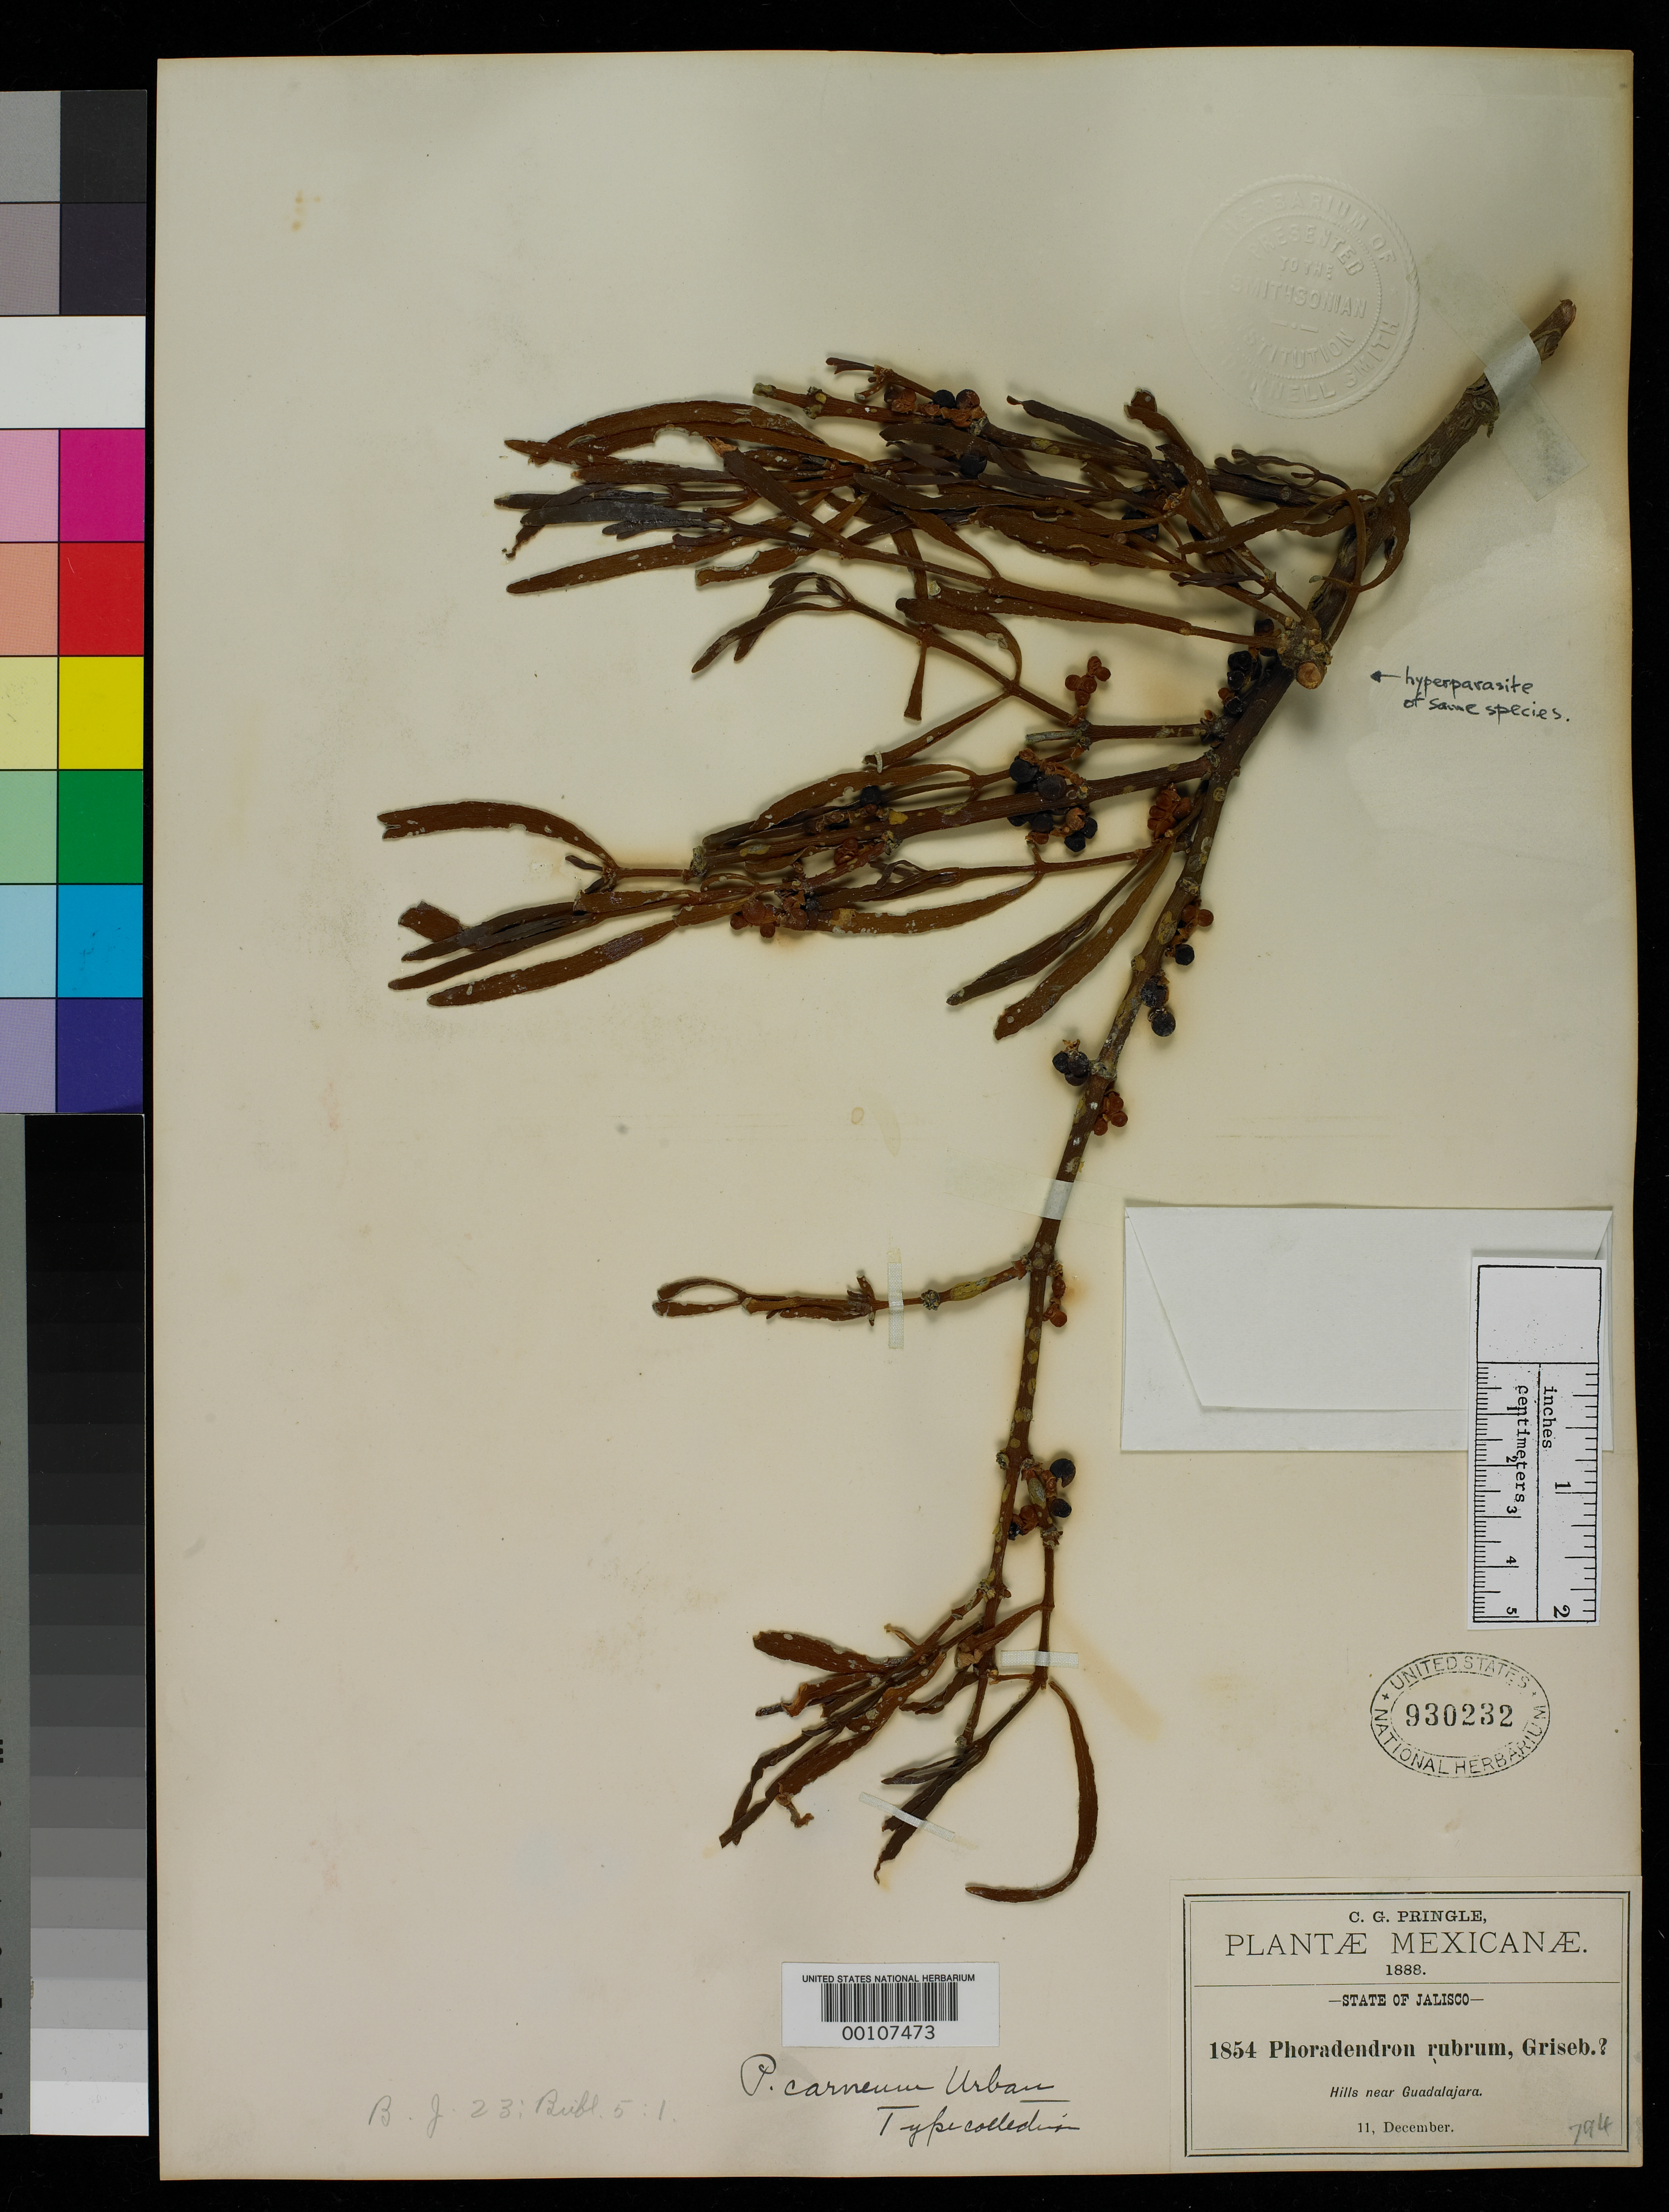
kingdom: Plantae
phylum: Tracheophyta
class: Magnoliopsida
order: Santalales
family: Viscaceae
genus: Phoradendron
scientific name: Phoradendron carneum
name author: Urb.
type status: Isosyntype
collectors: C. G. Pringle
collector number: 1854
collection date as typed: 11 Dec 1888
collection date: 1888-12-11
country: Mexico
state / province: Jalisco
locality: Hills near Guadalajara.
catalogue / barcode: US 930232